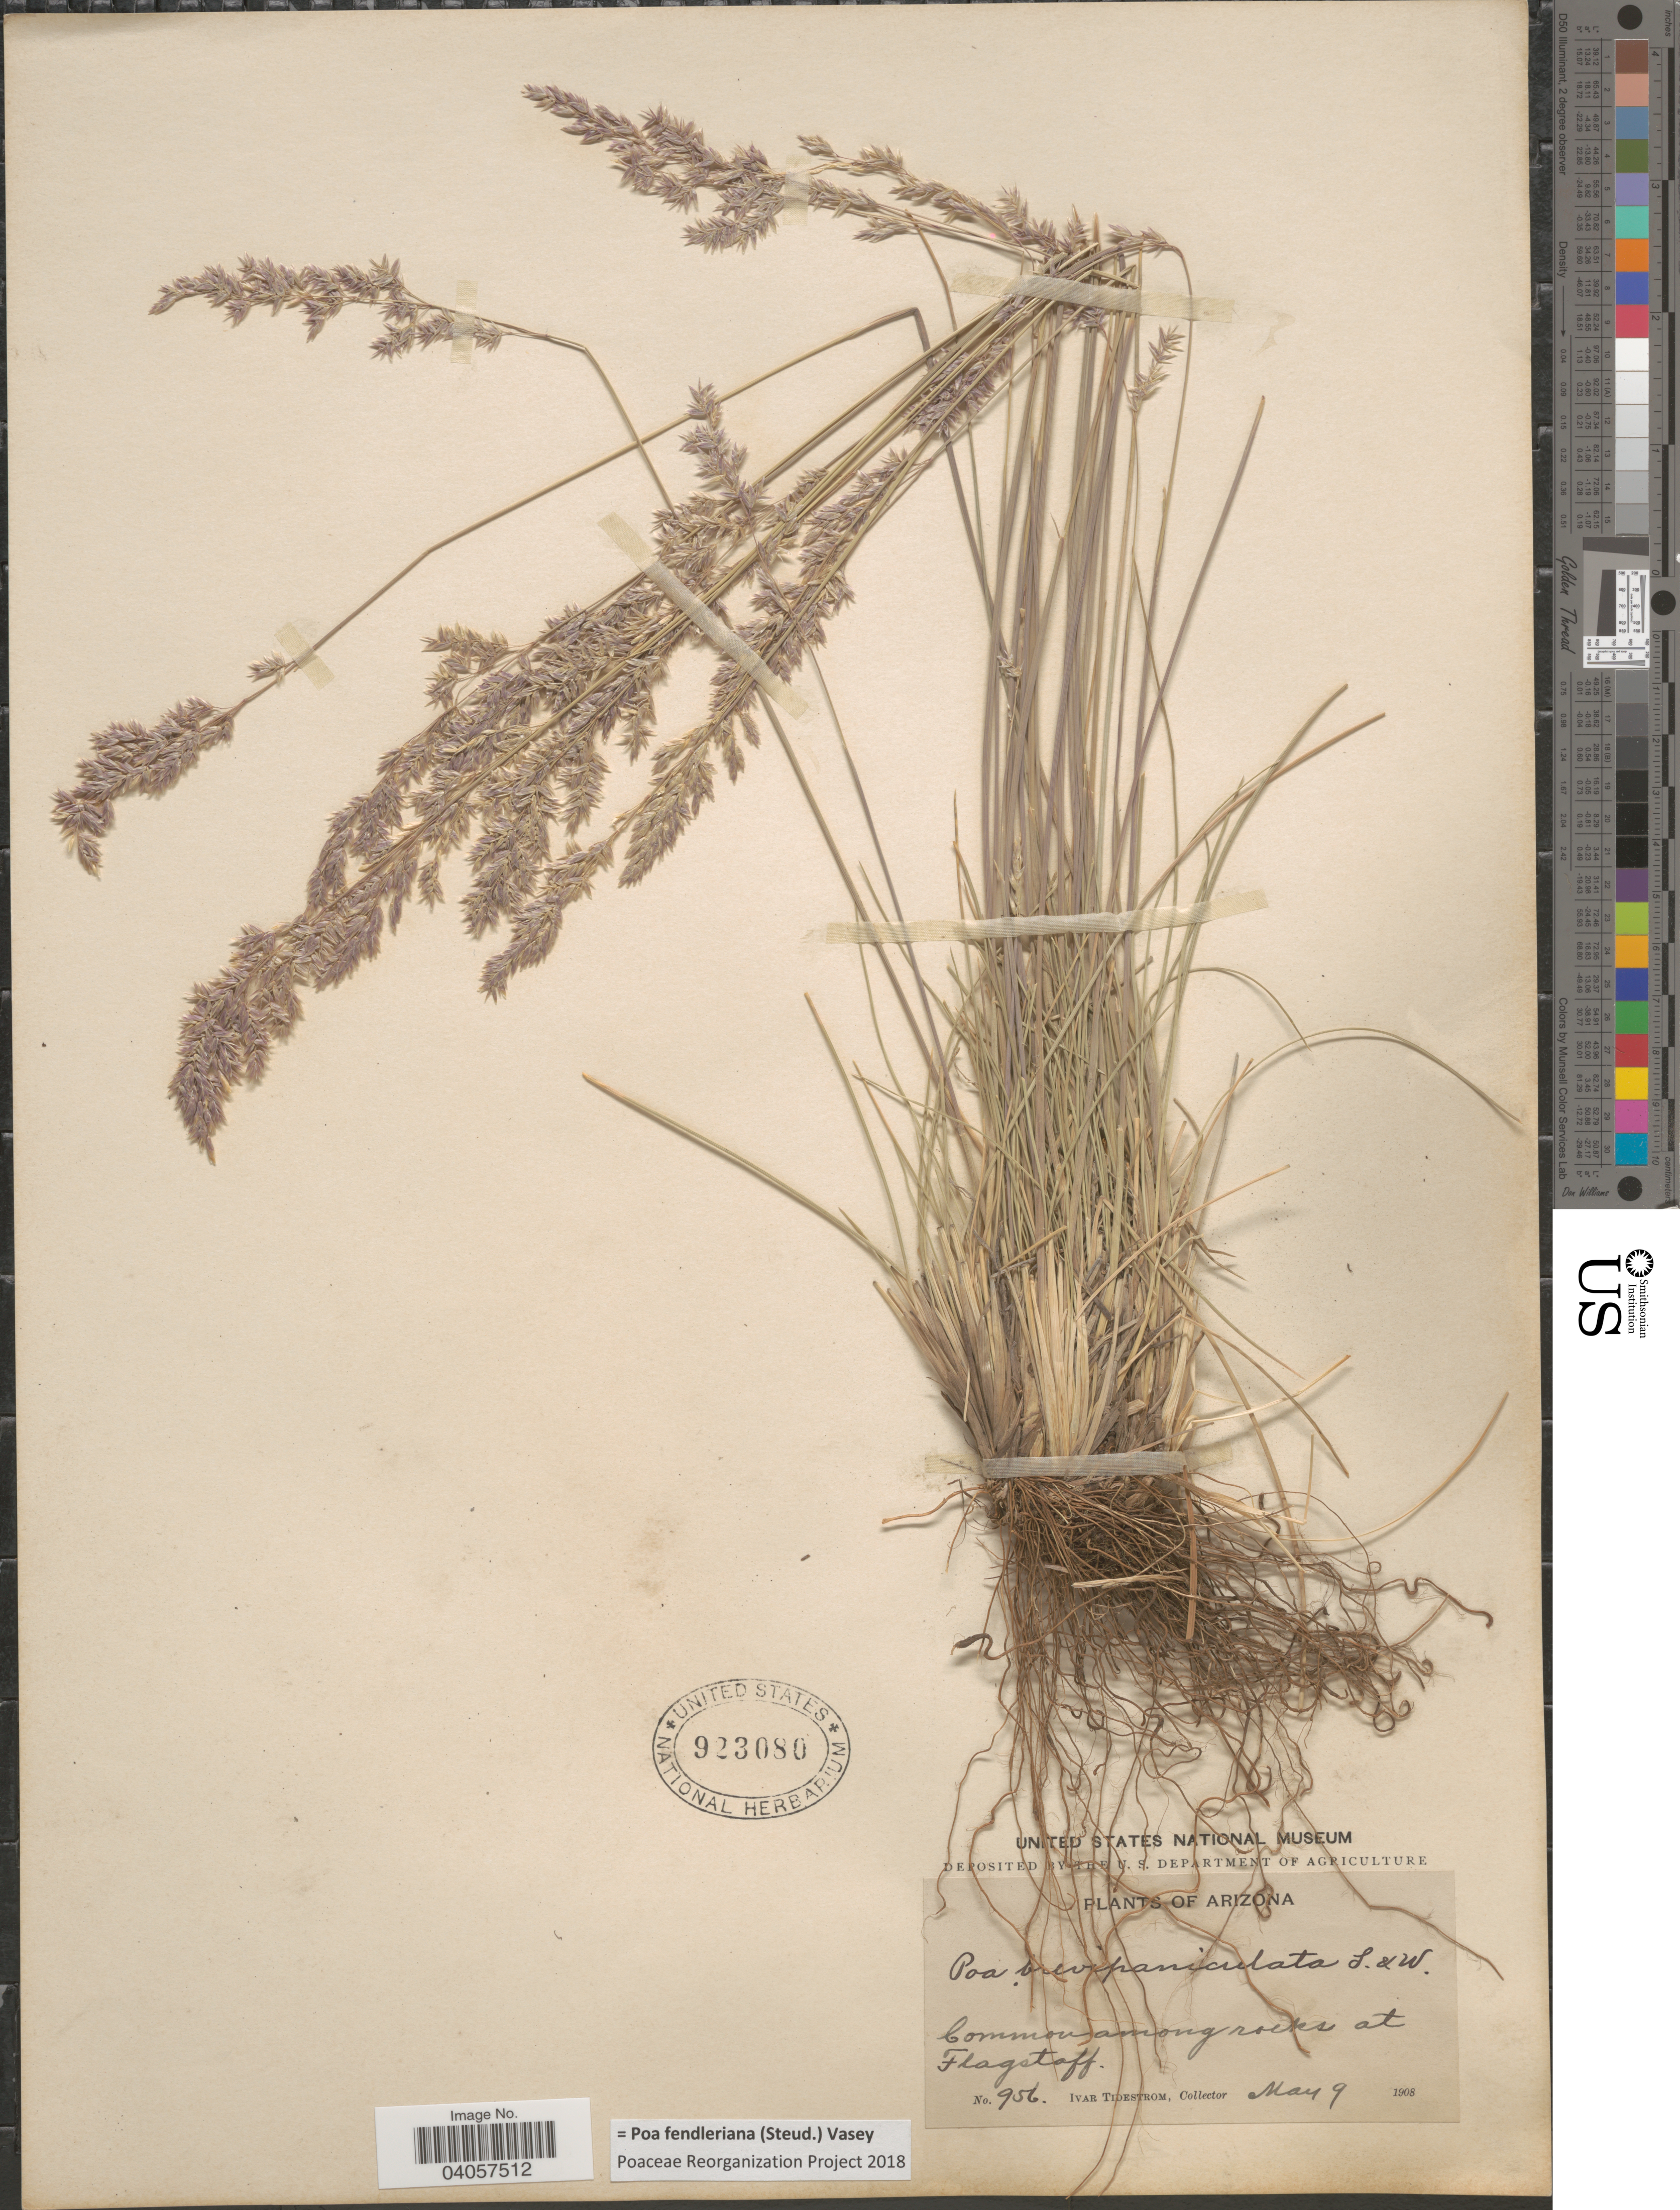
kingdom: Plantae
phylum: Tracheophyta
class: Liliopsida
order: Poales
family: Poaceae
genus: Poa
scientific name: Poa fendleriana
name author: (Steud.) Vasey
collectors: I. F. Tidestrom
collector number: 956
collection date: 1908-05-09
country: United States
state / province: Arizona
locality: Common among rocks at Flagstaff.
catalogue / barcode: US 923080